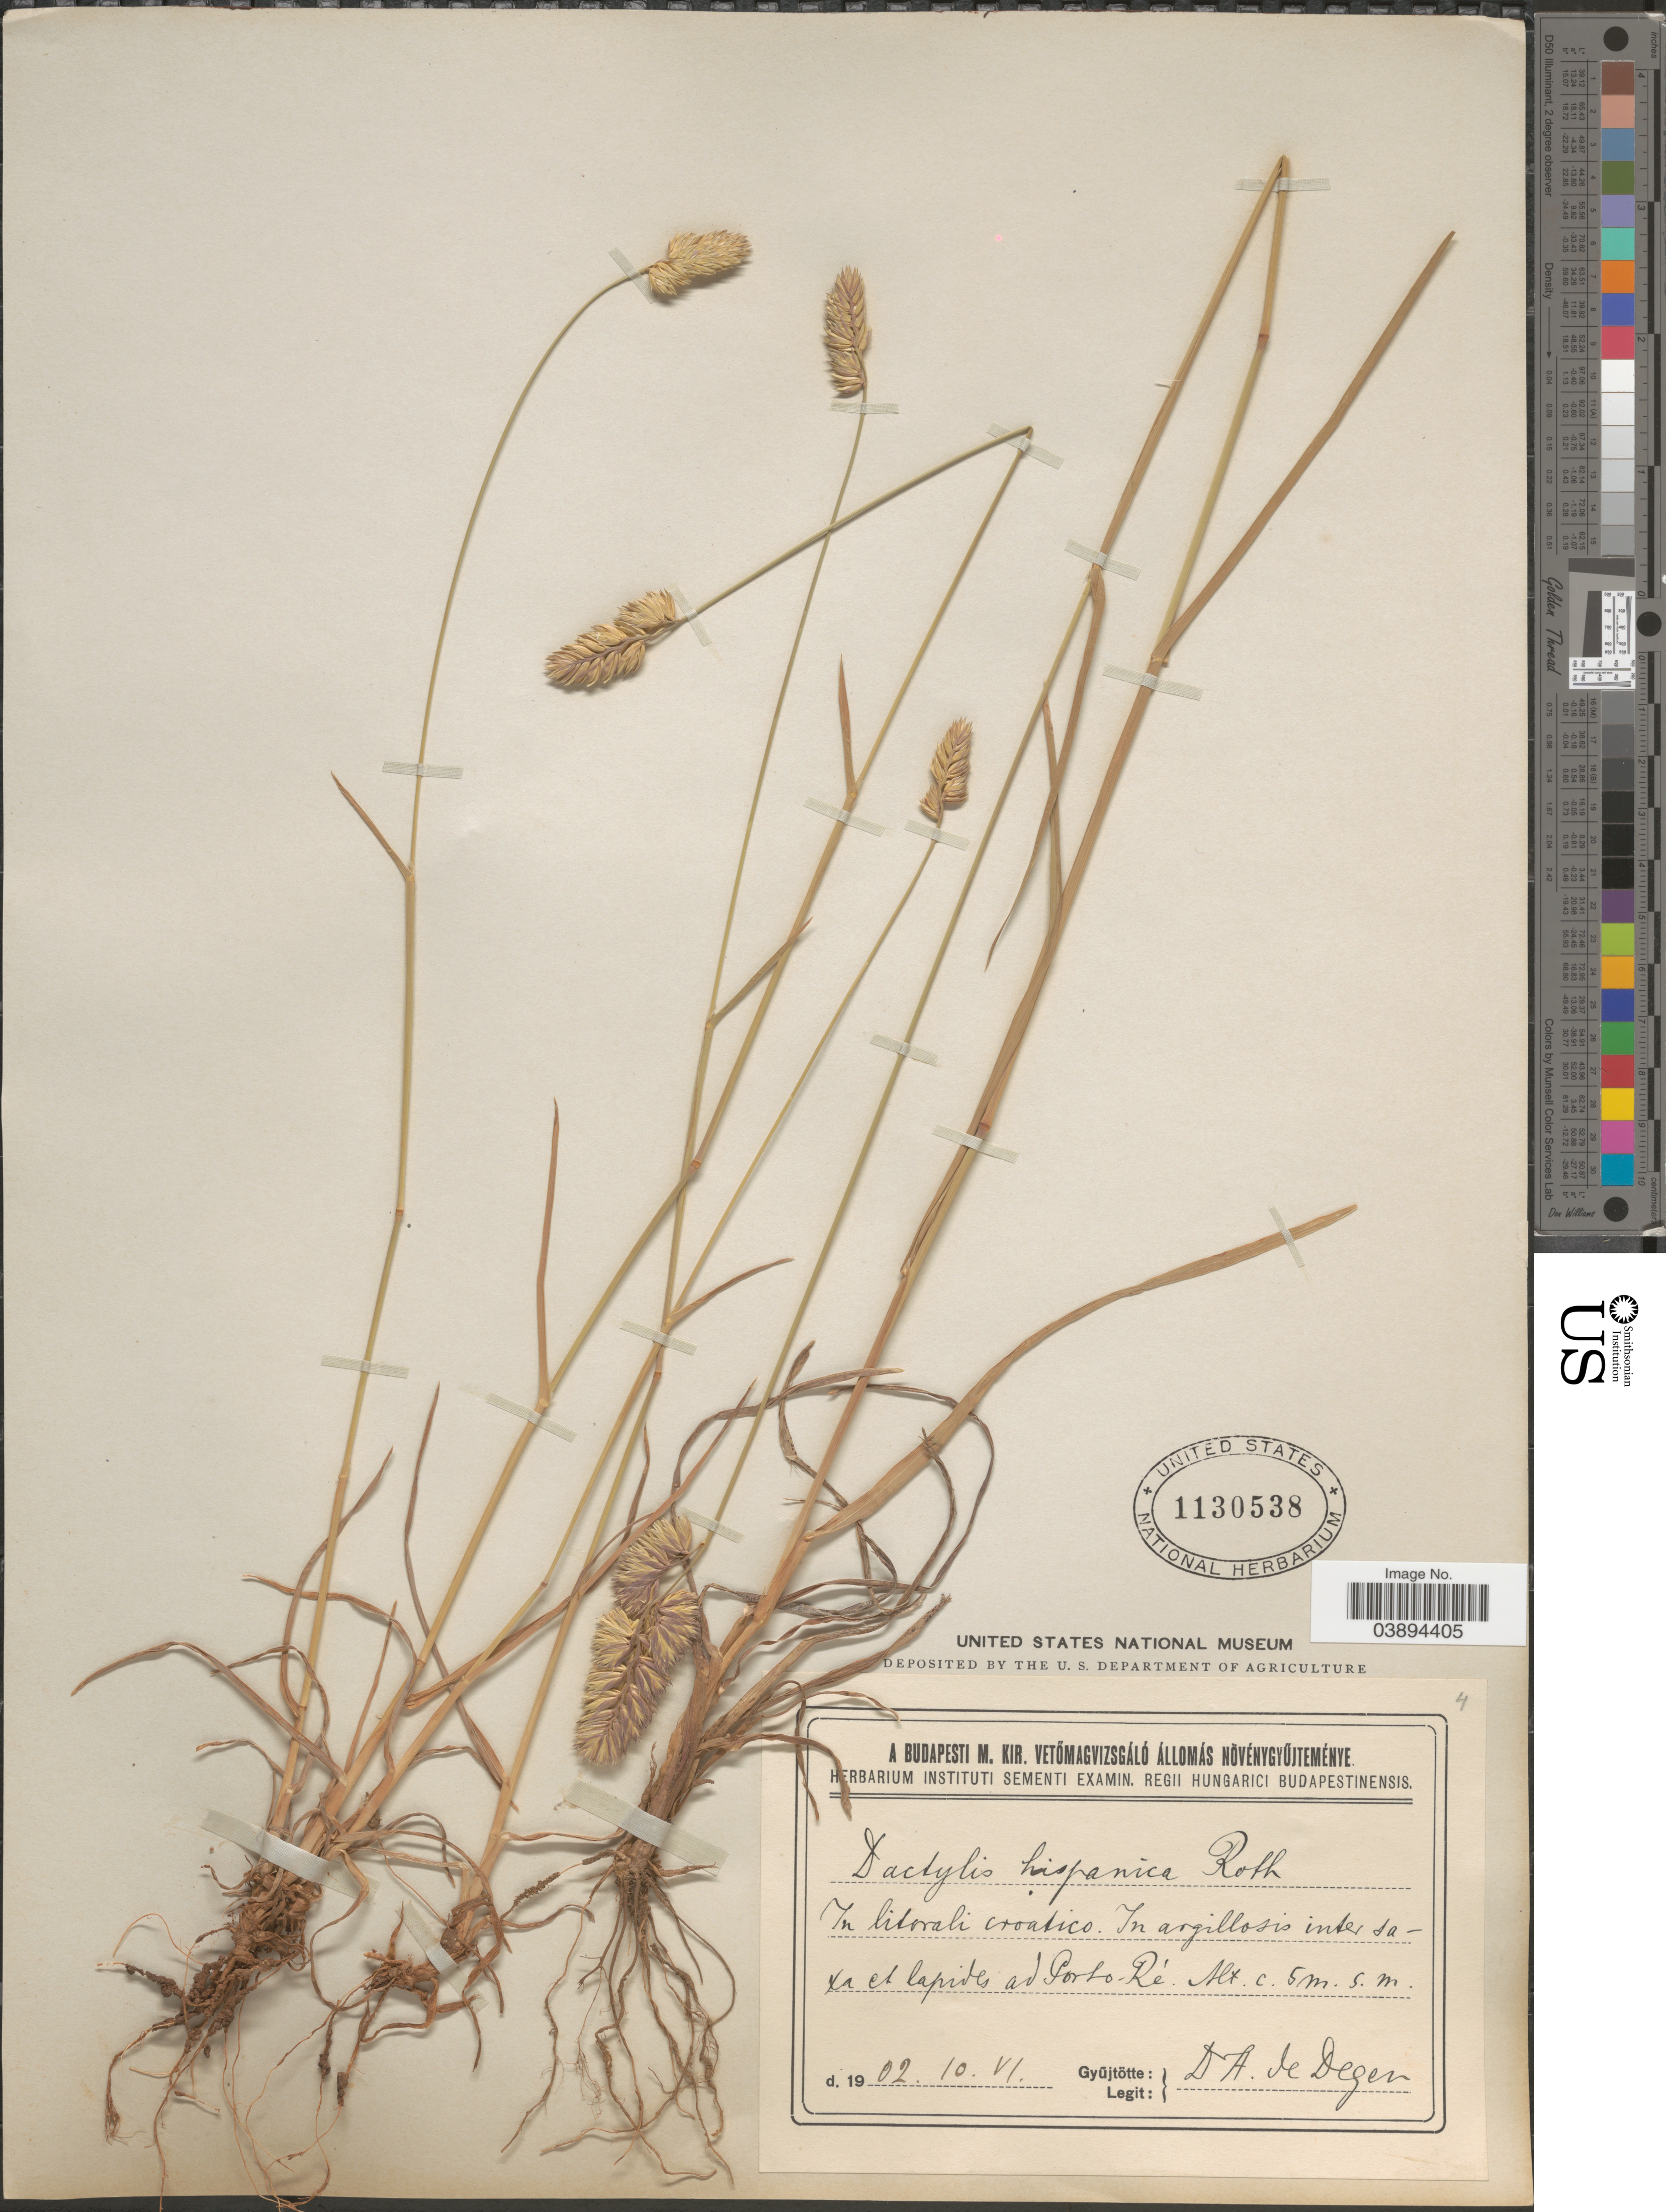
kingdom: Plantae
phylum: Tracheophyta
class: Liliopsida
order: Poales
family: Poaceae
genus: Dactylis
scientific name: Dactylis glomerata subsp. hispanica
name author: (Roth) Nyman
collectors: A. de Degen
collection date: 1902-06-10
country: Croatia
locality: In litorali croatico. In argillosis inter saxa el lapides ad Porto Ré.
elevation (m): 5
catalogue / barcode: US 1130538